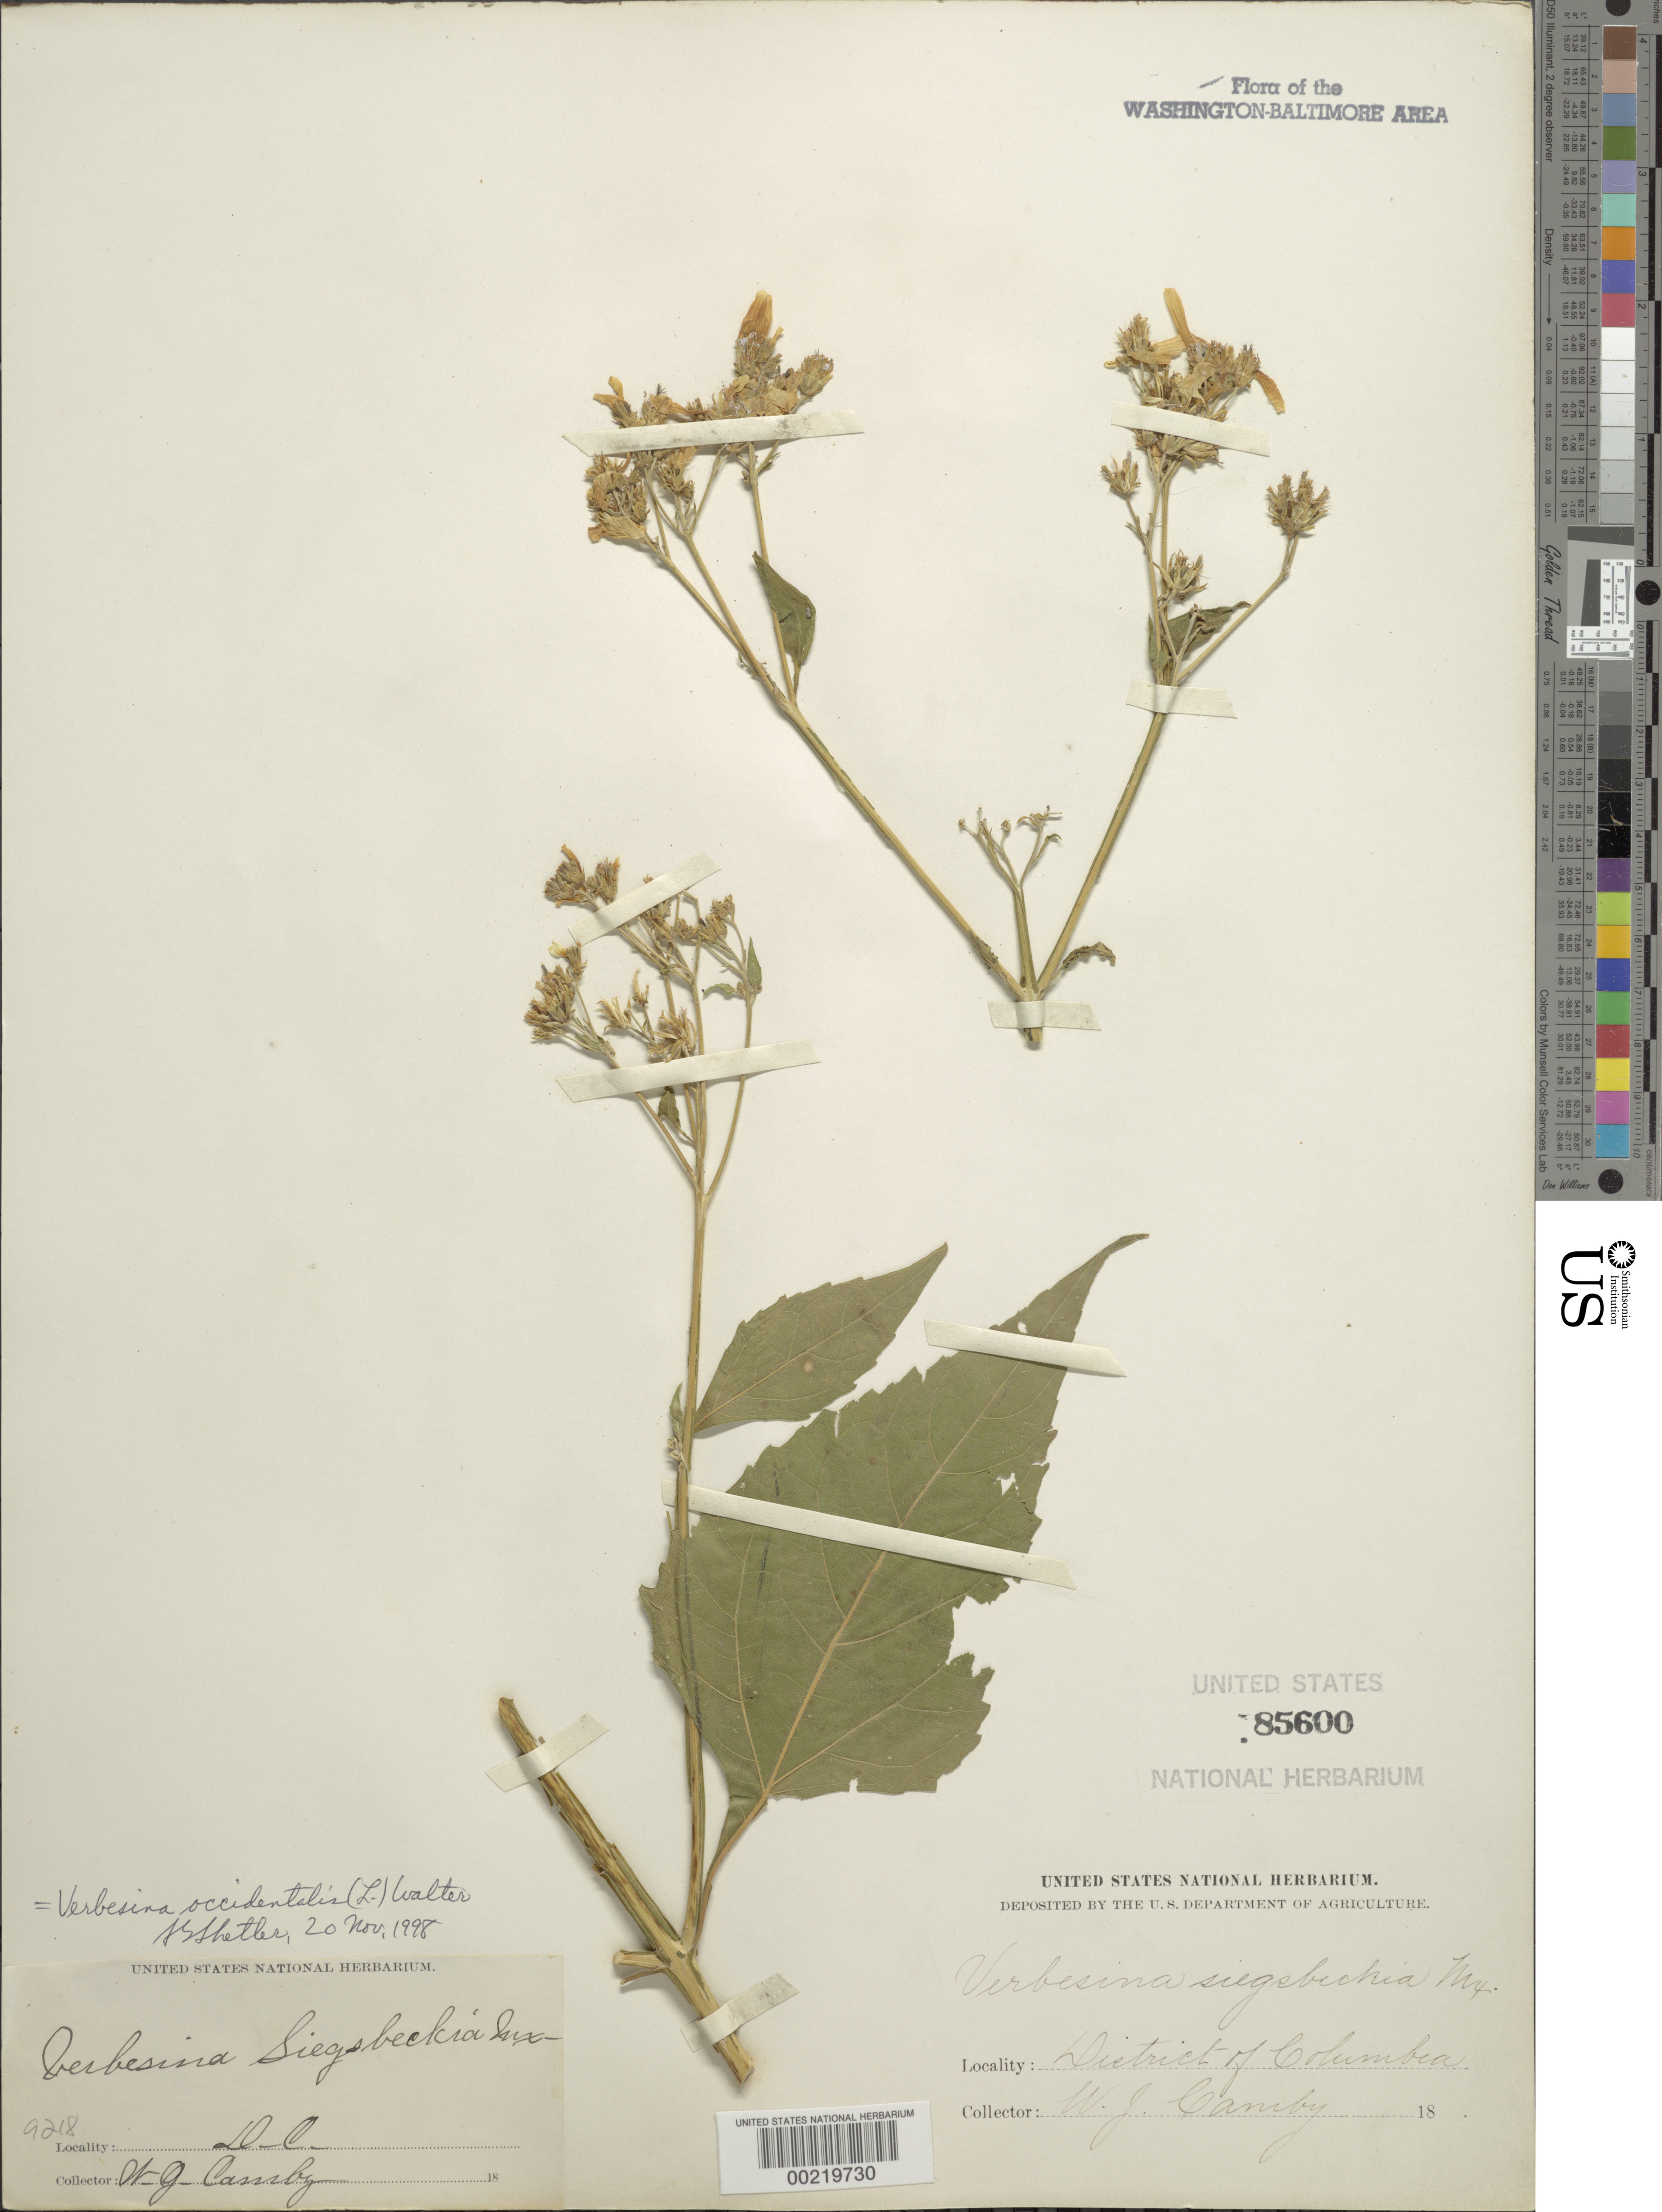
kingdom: Plantae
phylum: Tracheophyta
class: Magnoliopsida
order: Asterales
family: Asteraceae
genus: Verbesina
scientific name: Verbesina occidentalis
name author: (L.) Walter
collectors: W. Camby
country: United States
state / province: District of Columbia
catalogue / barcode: US 85600